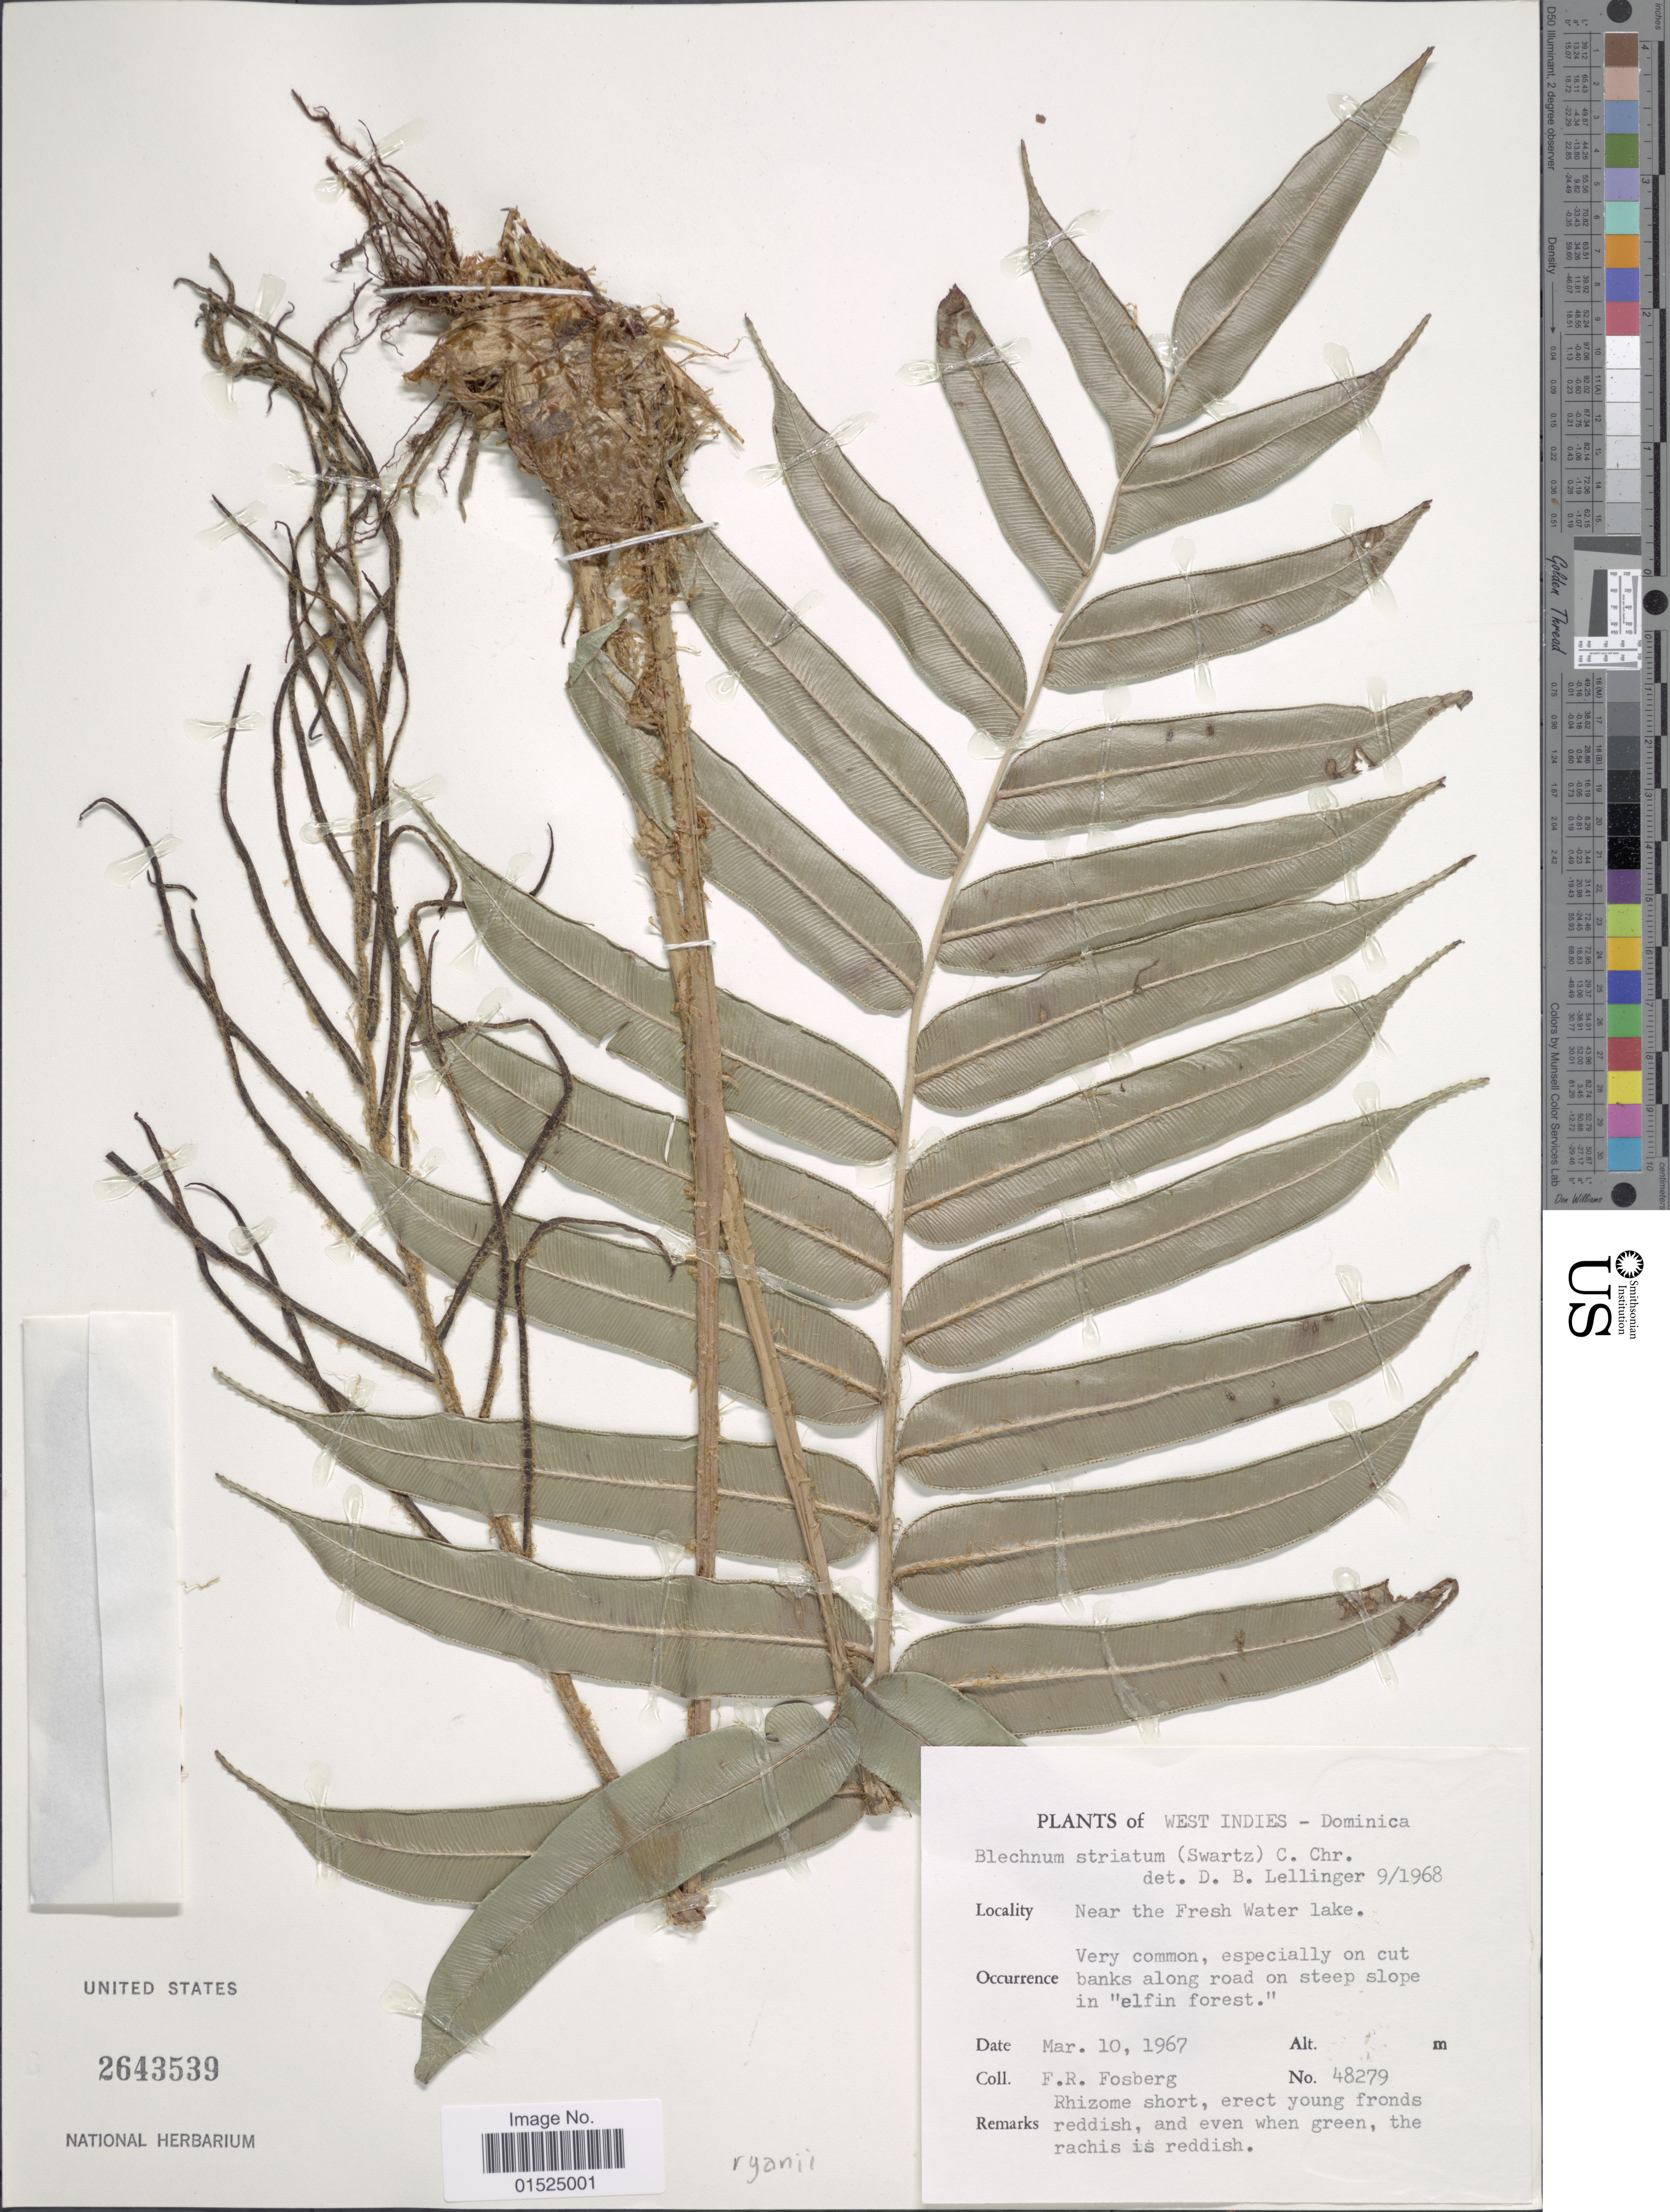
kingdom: Plantae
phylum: Tracheophyta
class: Polypodiopsida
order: Polypodiales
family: Blechnaceae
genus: Blechnum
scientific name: Blechnum ryanii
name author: Hieron.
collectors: F. R. Fosberg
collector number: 48279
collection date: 1967-03-10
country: Dominica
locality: Near the Fresh Water Lake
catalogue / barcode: US 2643539